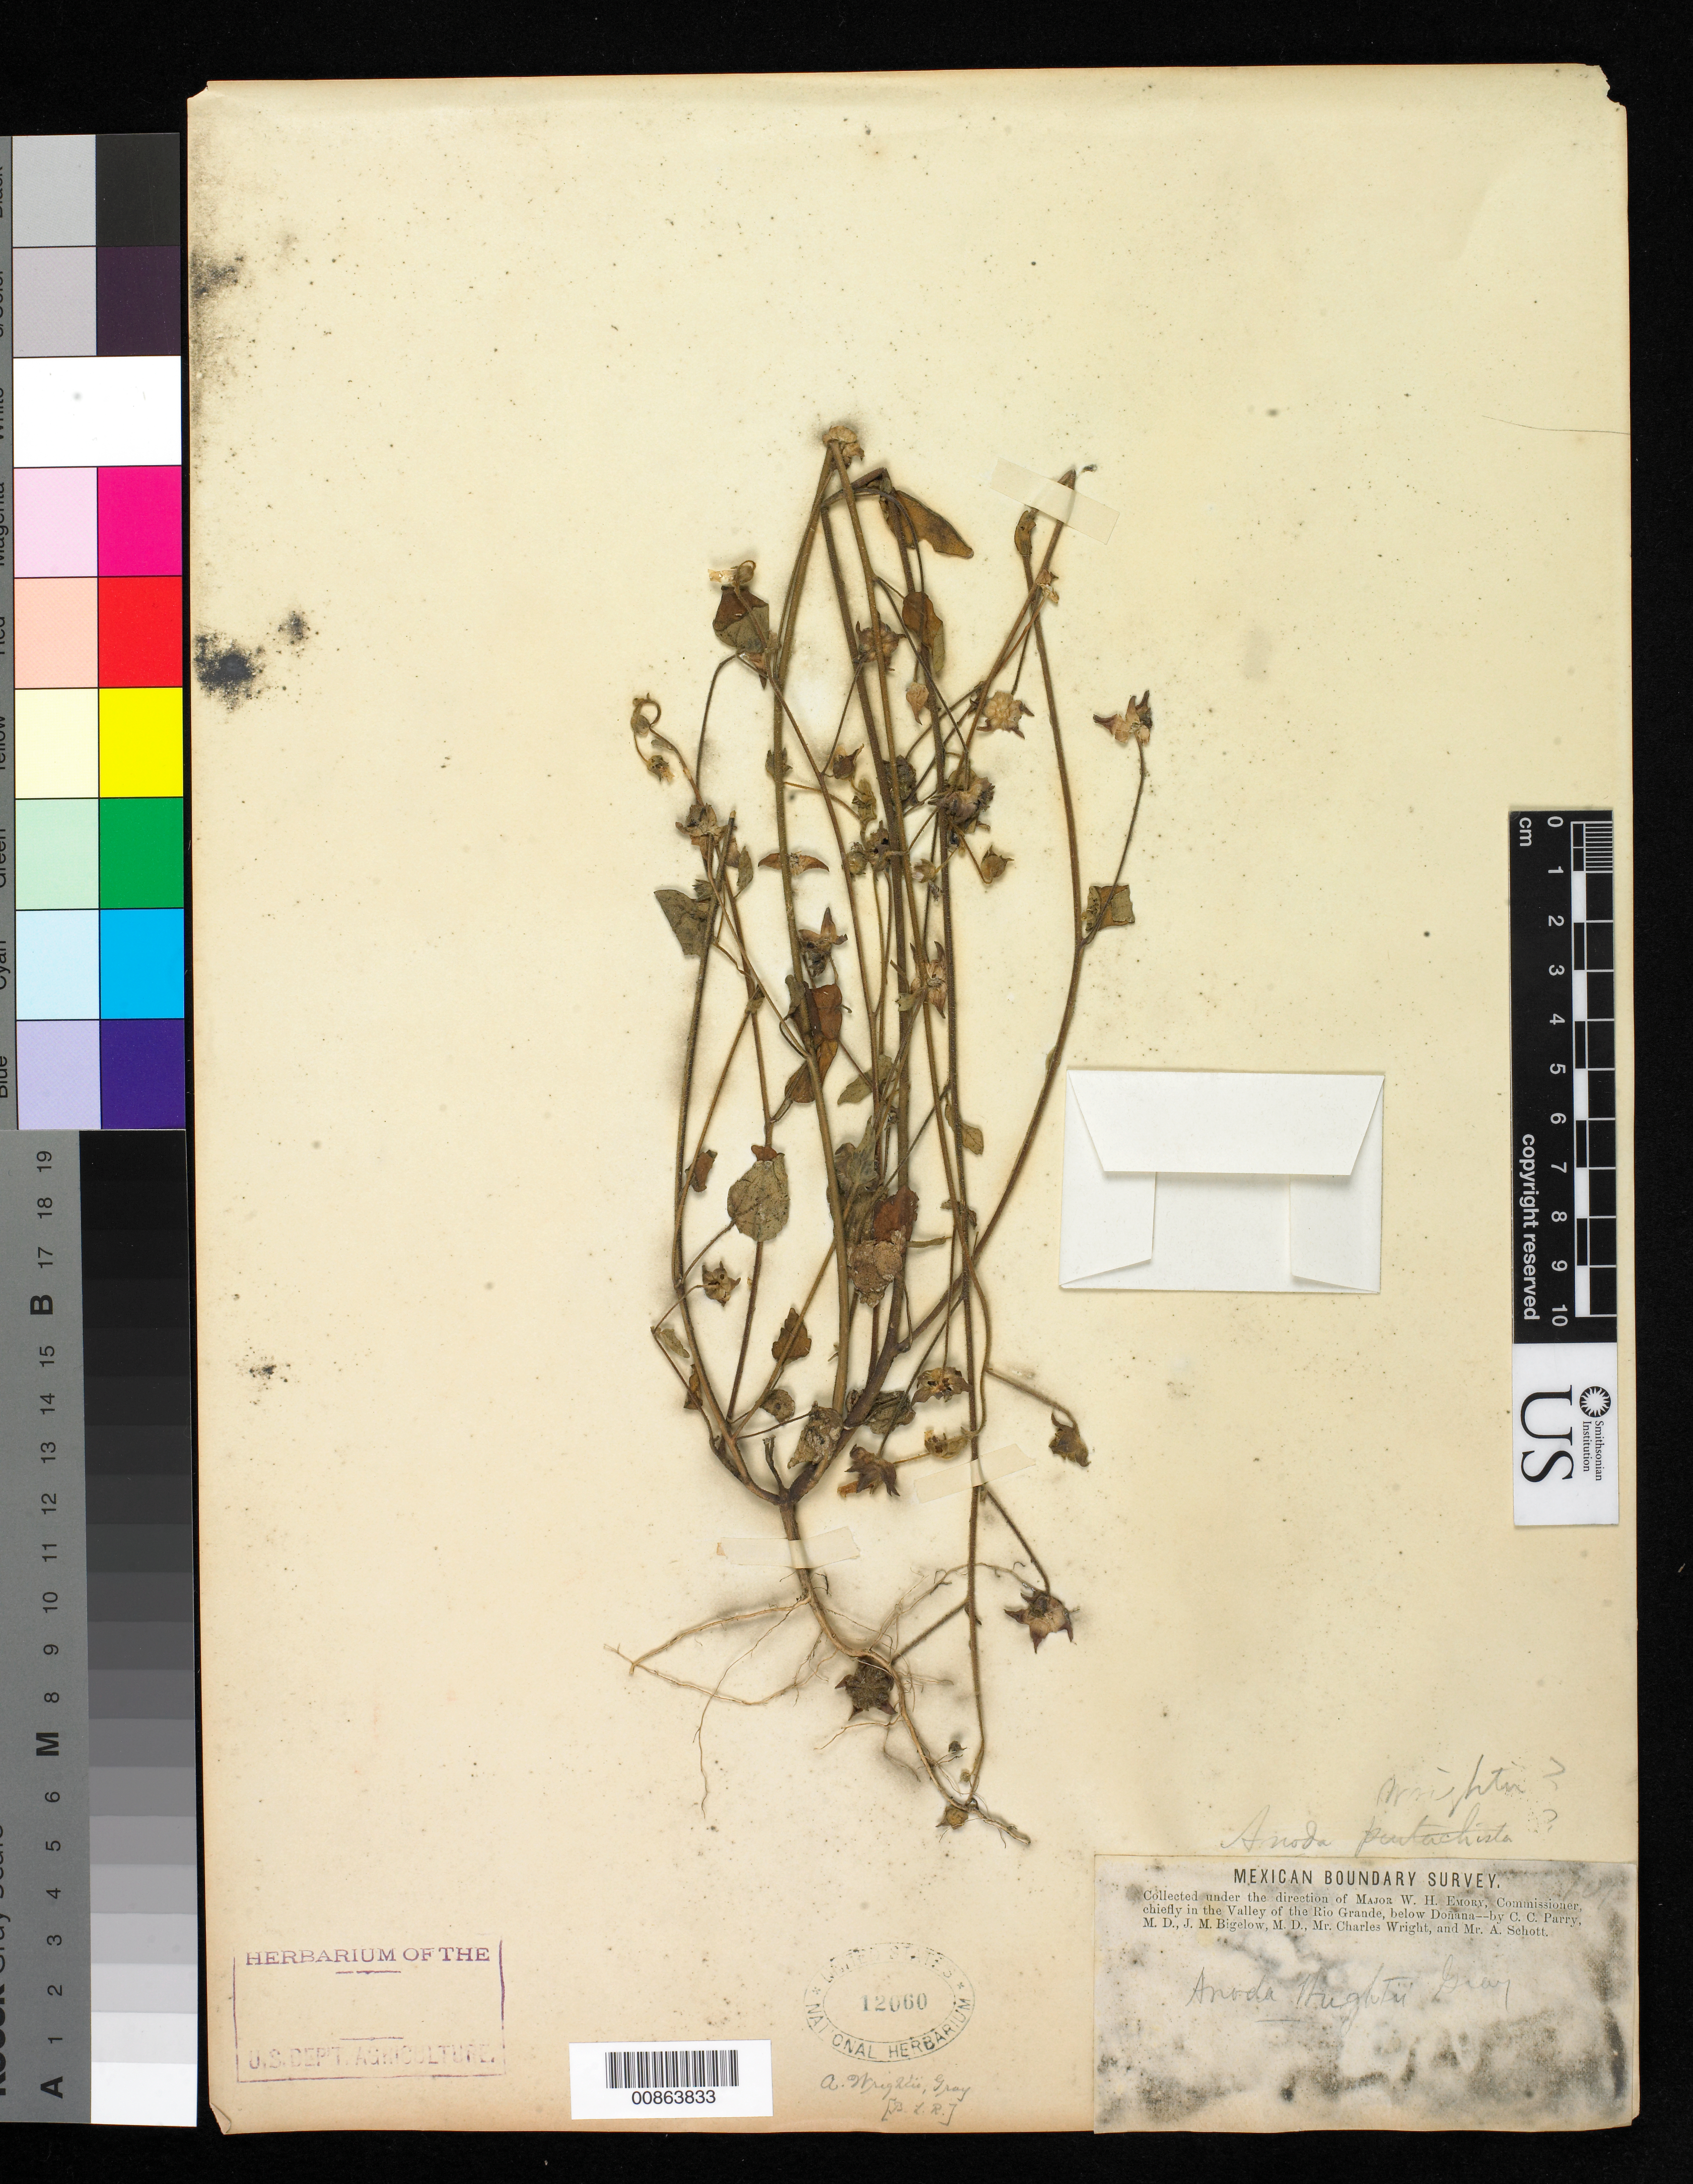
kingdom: Plantae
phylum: Tracheophyta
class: Magnoliopsida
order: Malvales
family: Malvaceae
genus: Anoda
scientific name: Anoda wrightii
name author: A. Gray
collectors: C. C. Parry, J. M. Bigelow, C. Wright & A. C. V. Schott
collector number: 101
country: United States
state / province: New Mexico / Texas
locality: Valley of the Rio Grande, below Doñana.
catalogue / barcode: US 12060